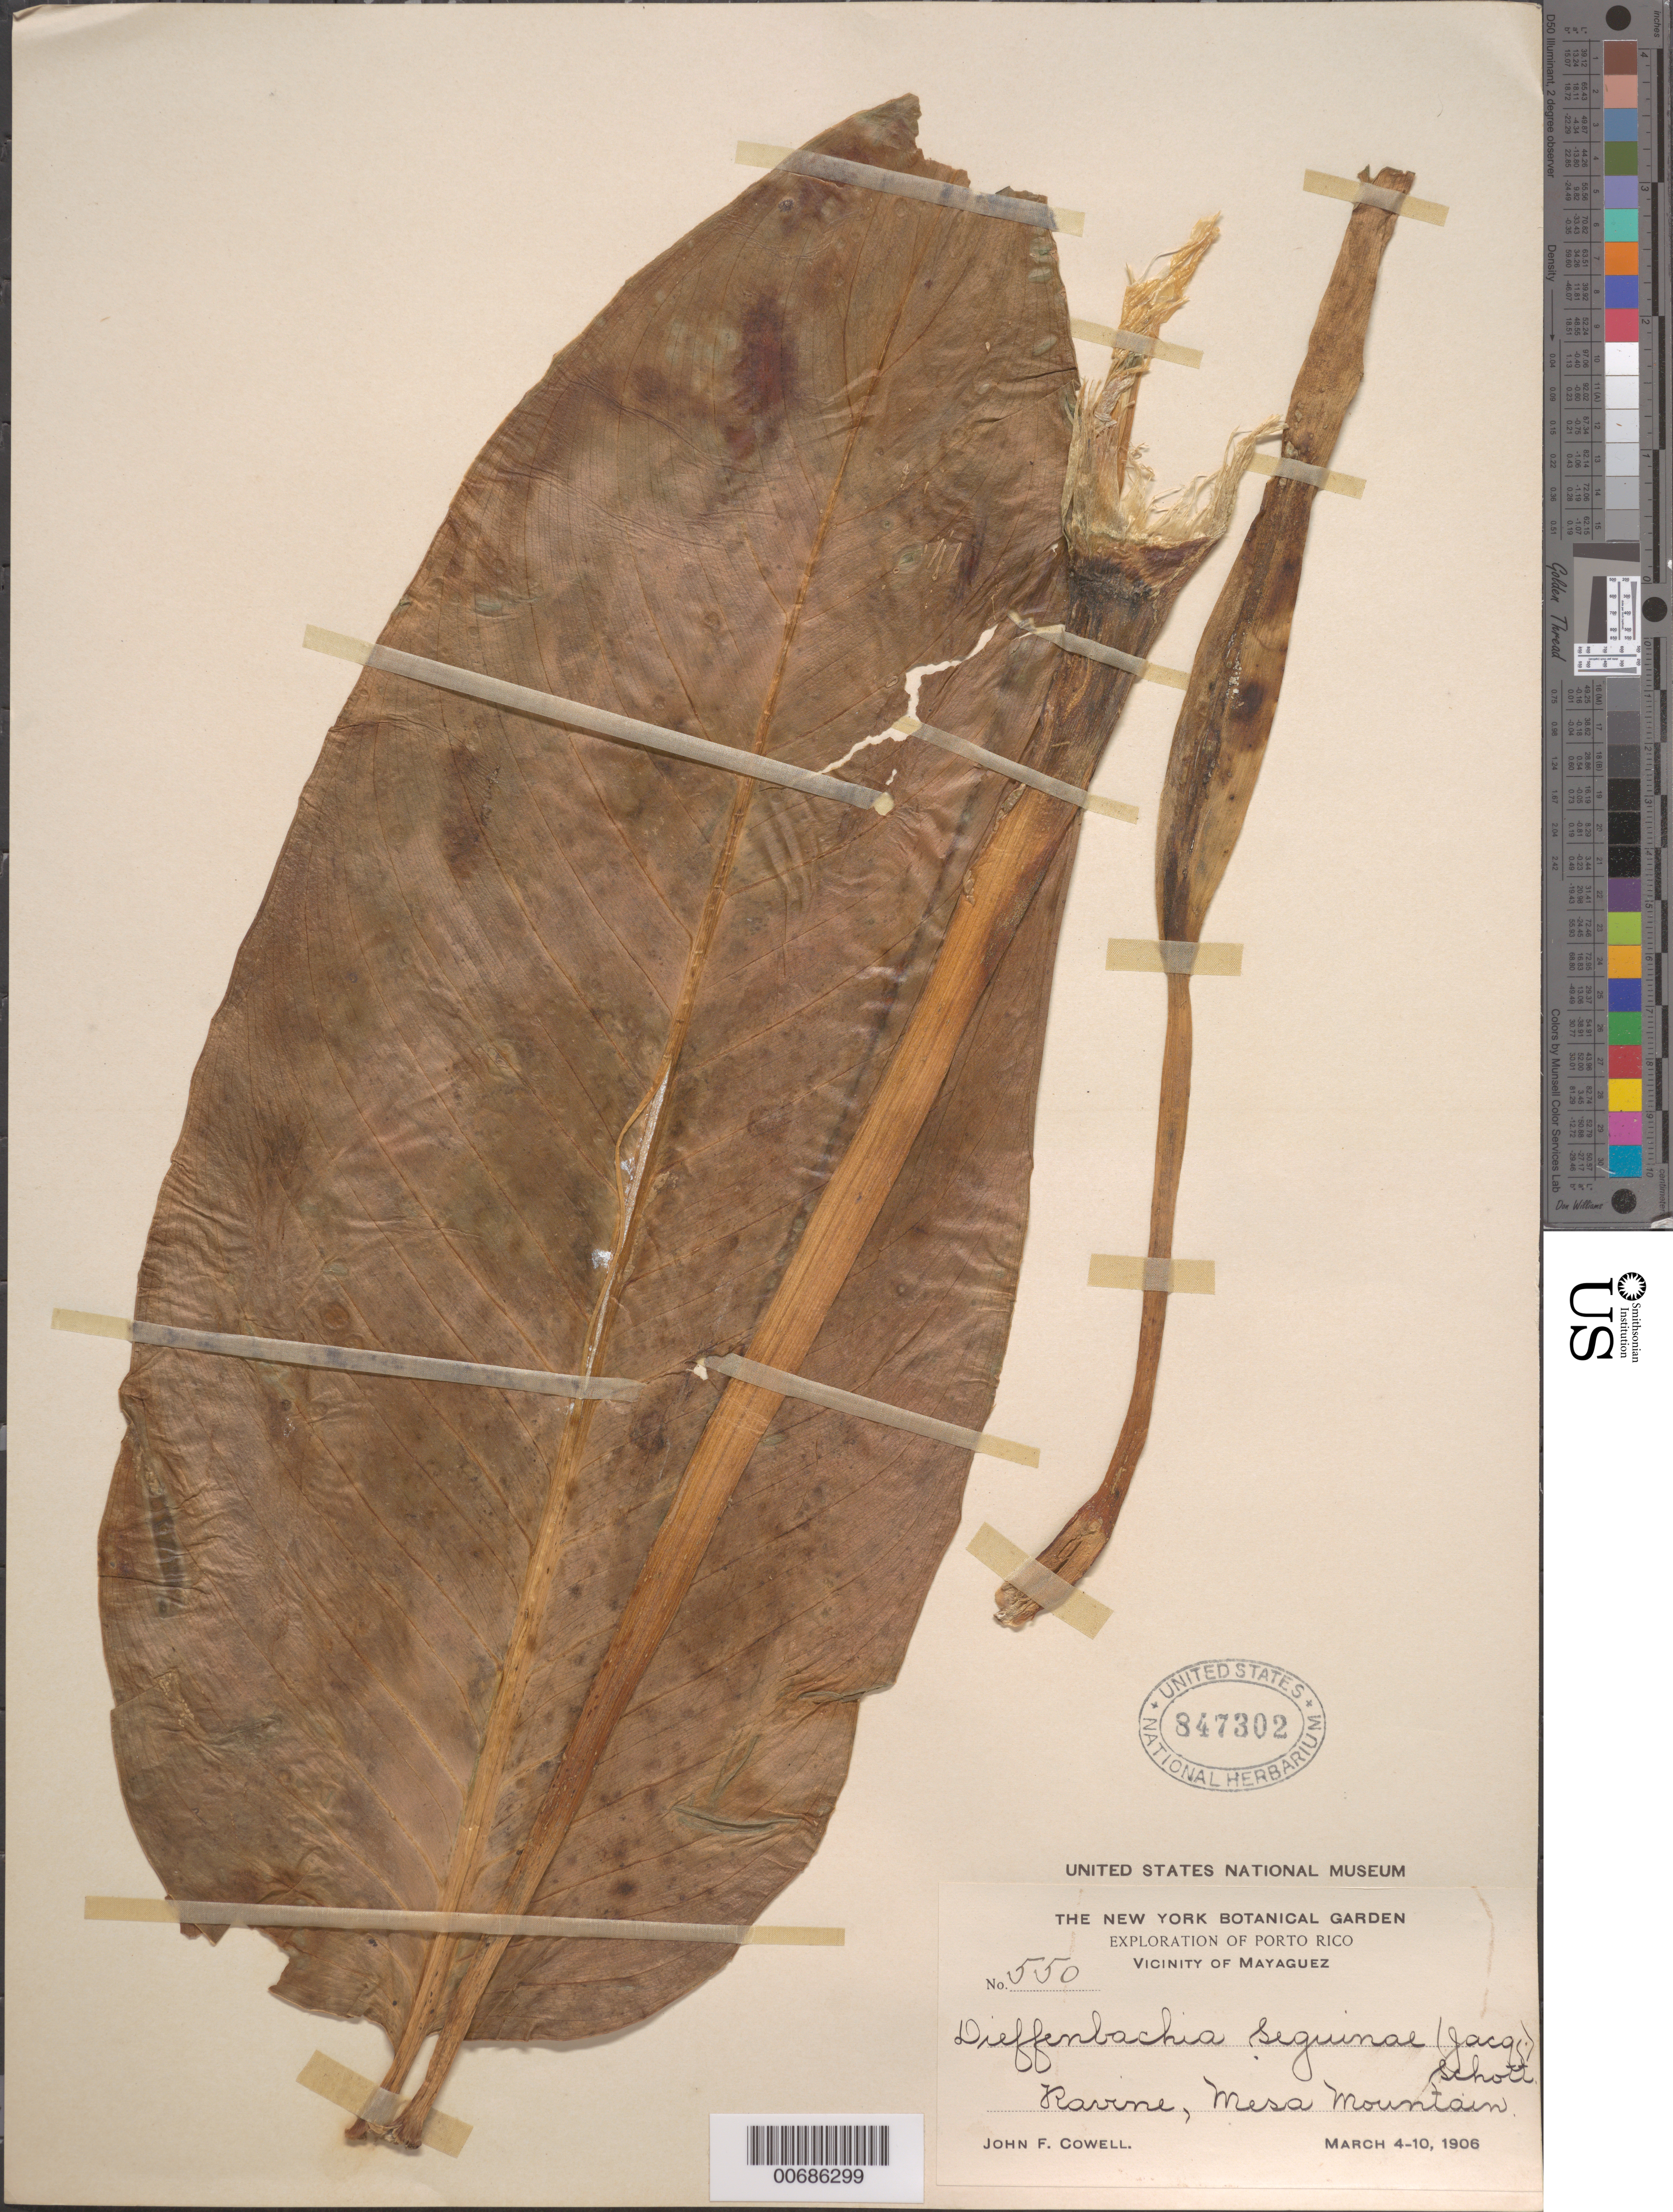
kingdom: Plantae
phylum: Tracheophyta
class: Liliopsida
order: Alismatales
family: Araceae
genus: Dieffenbachia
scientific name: Dieffenbachia seguine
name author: (Jacq.) Schott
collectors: J. F. Cowell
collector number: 550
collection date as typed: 04 Mar 1906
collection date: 1906-03-04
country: Puerto Rico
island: Greater Antilles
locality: Mayaguez, vic of; Mesa Mt.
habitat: Ravine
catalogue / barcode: US 847302